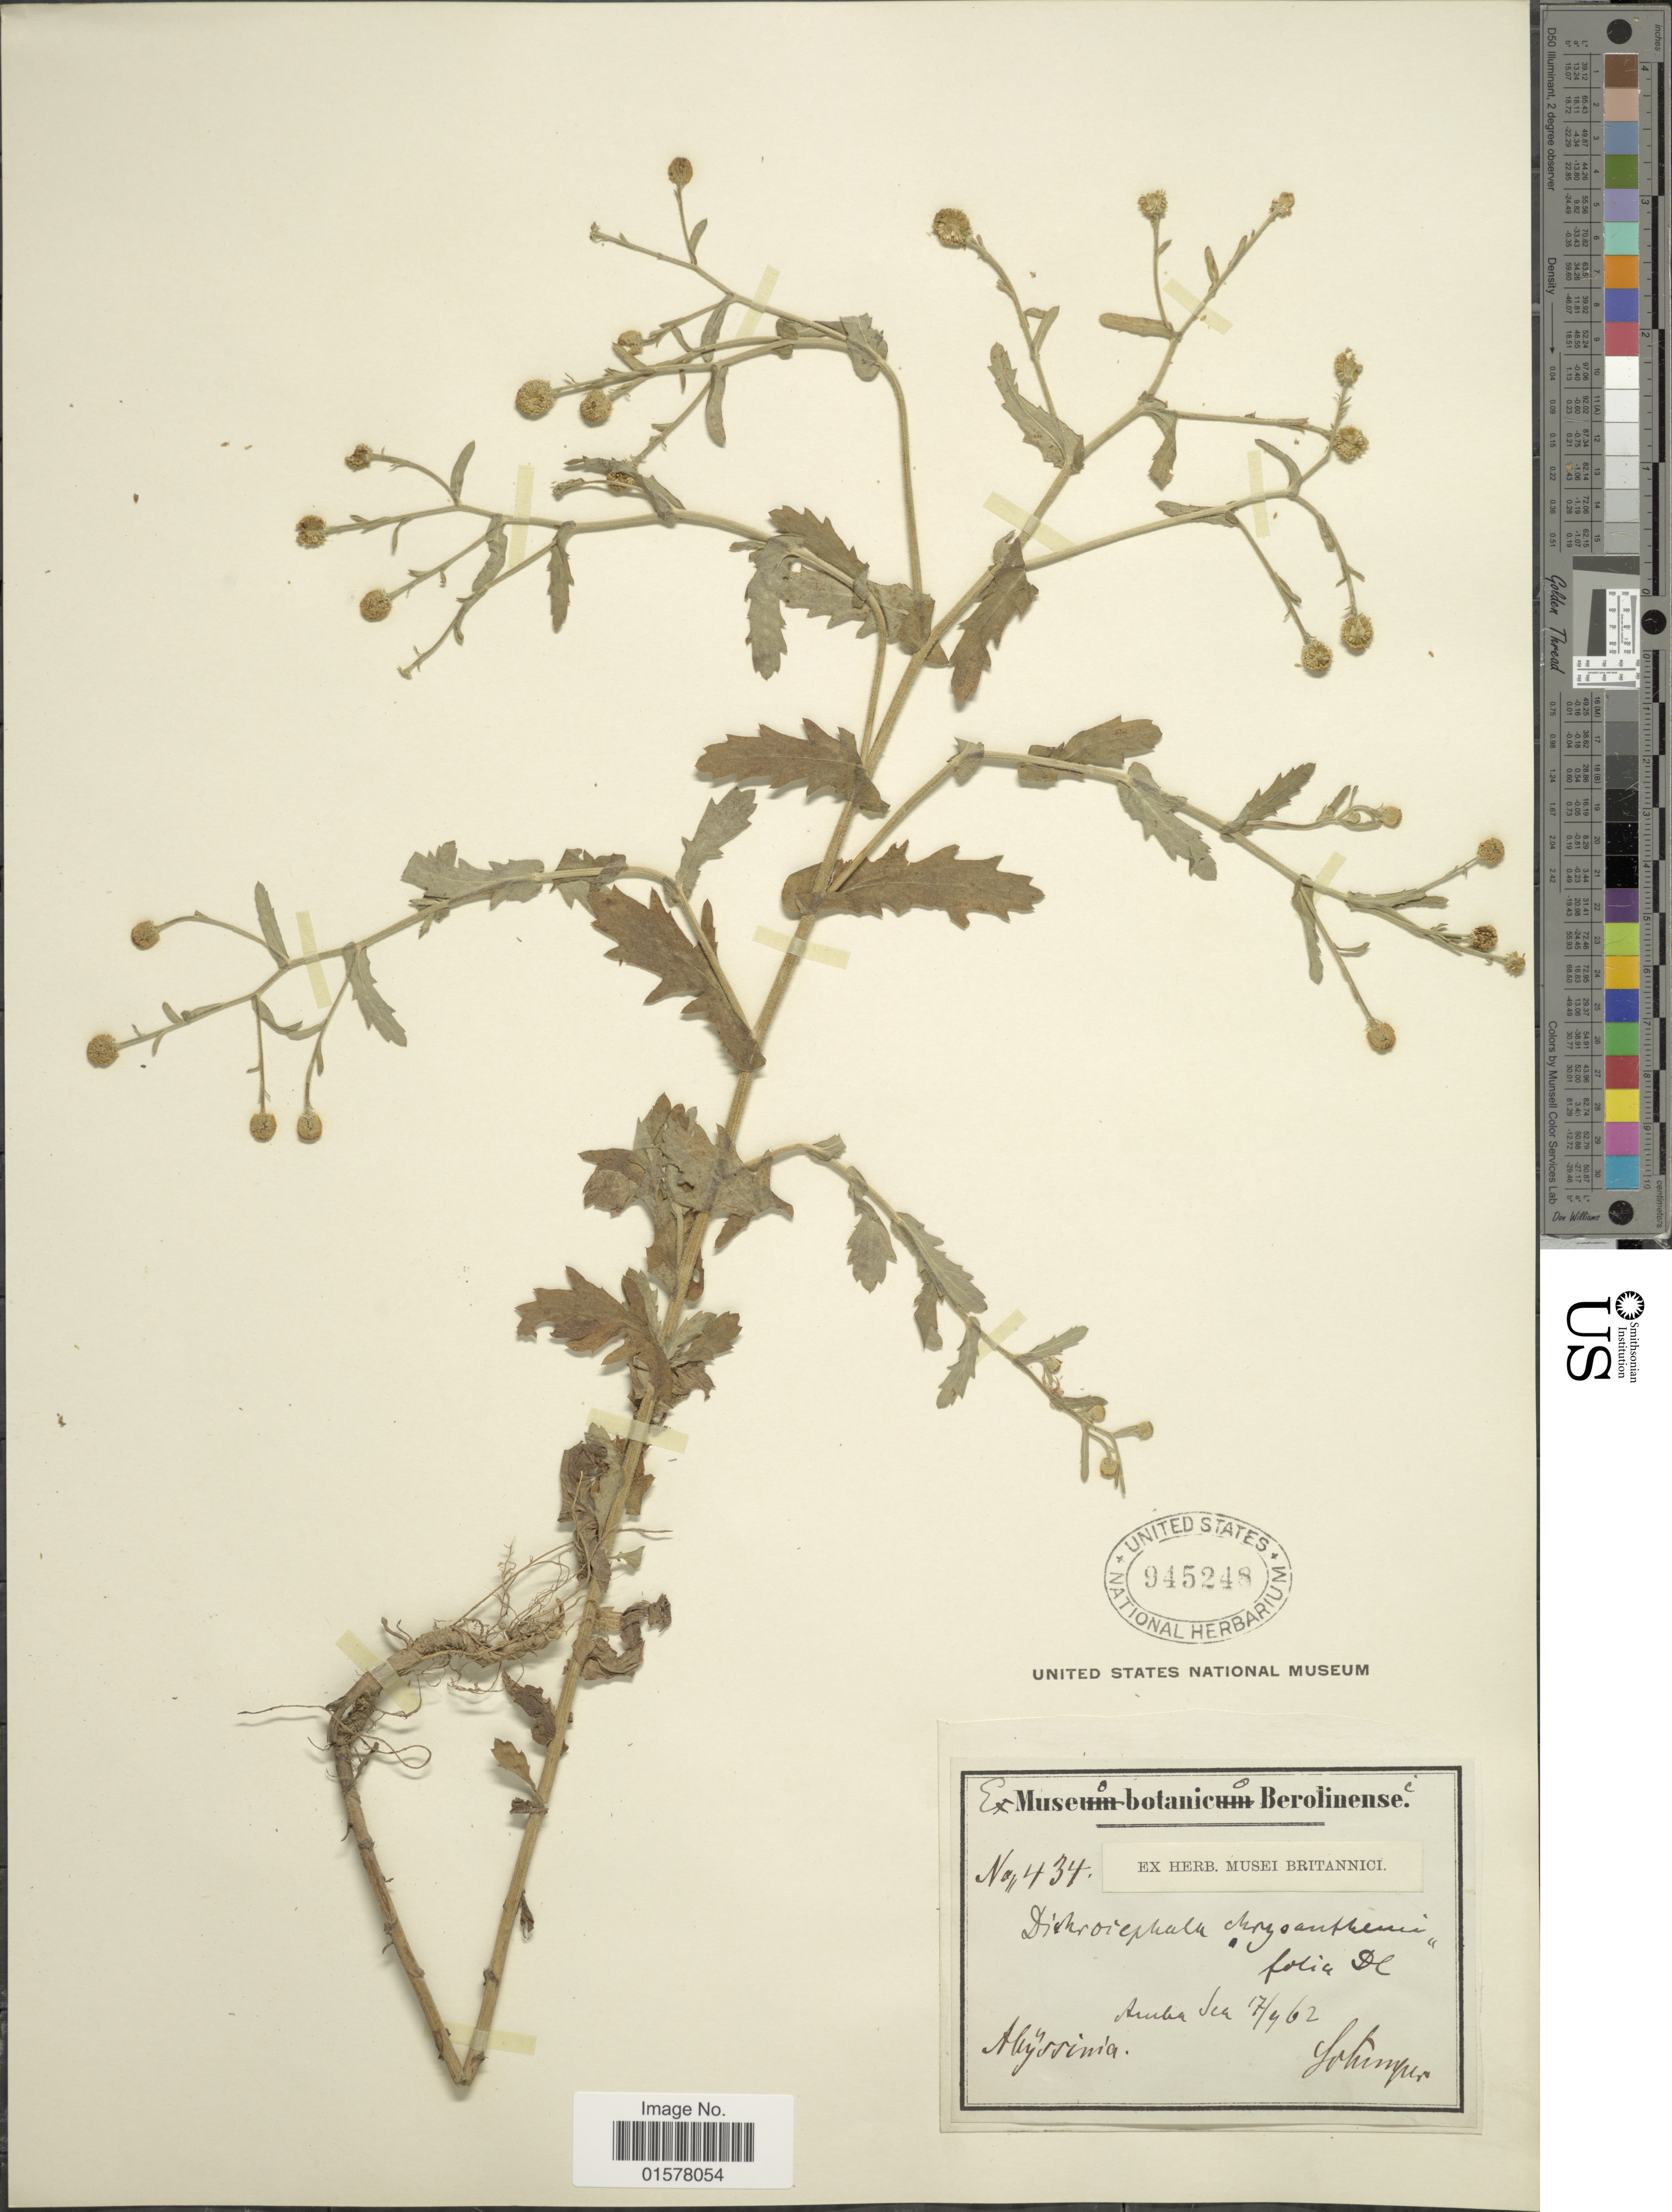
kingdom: Plantae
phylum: Tracheophyta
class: Magnoliopsida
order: Asterales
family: Asteraceae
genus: Dichrocephala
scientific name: Dichrocephala chrysanthemifolia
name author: (Blume) DC.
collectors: -. Schimper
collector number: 434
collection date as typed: Transcribed d/m/y: 17/9/62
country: Eritrea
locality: Abyssini, Aruba Sea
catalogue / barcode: US 945248